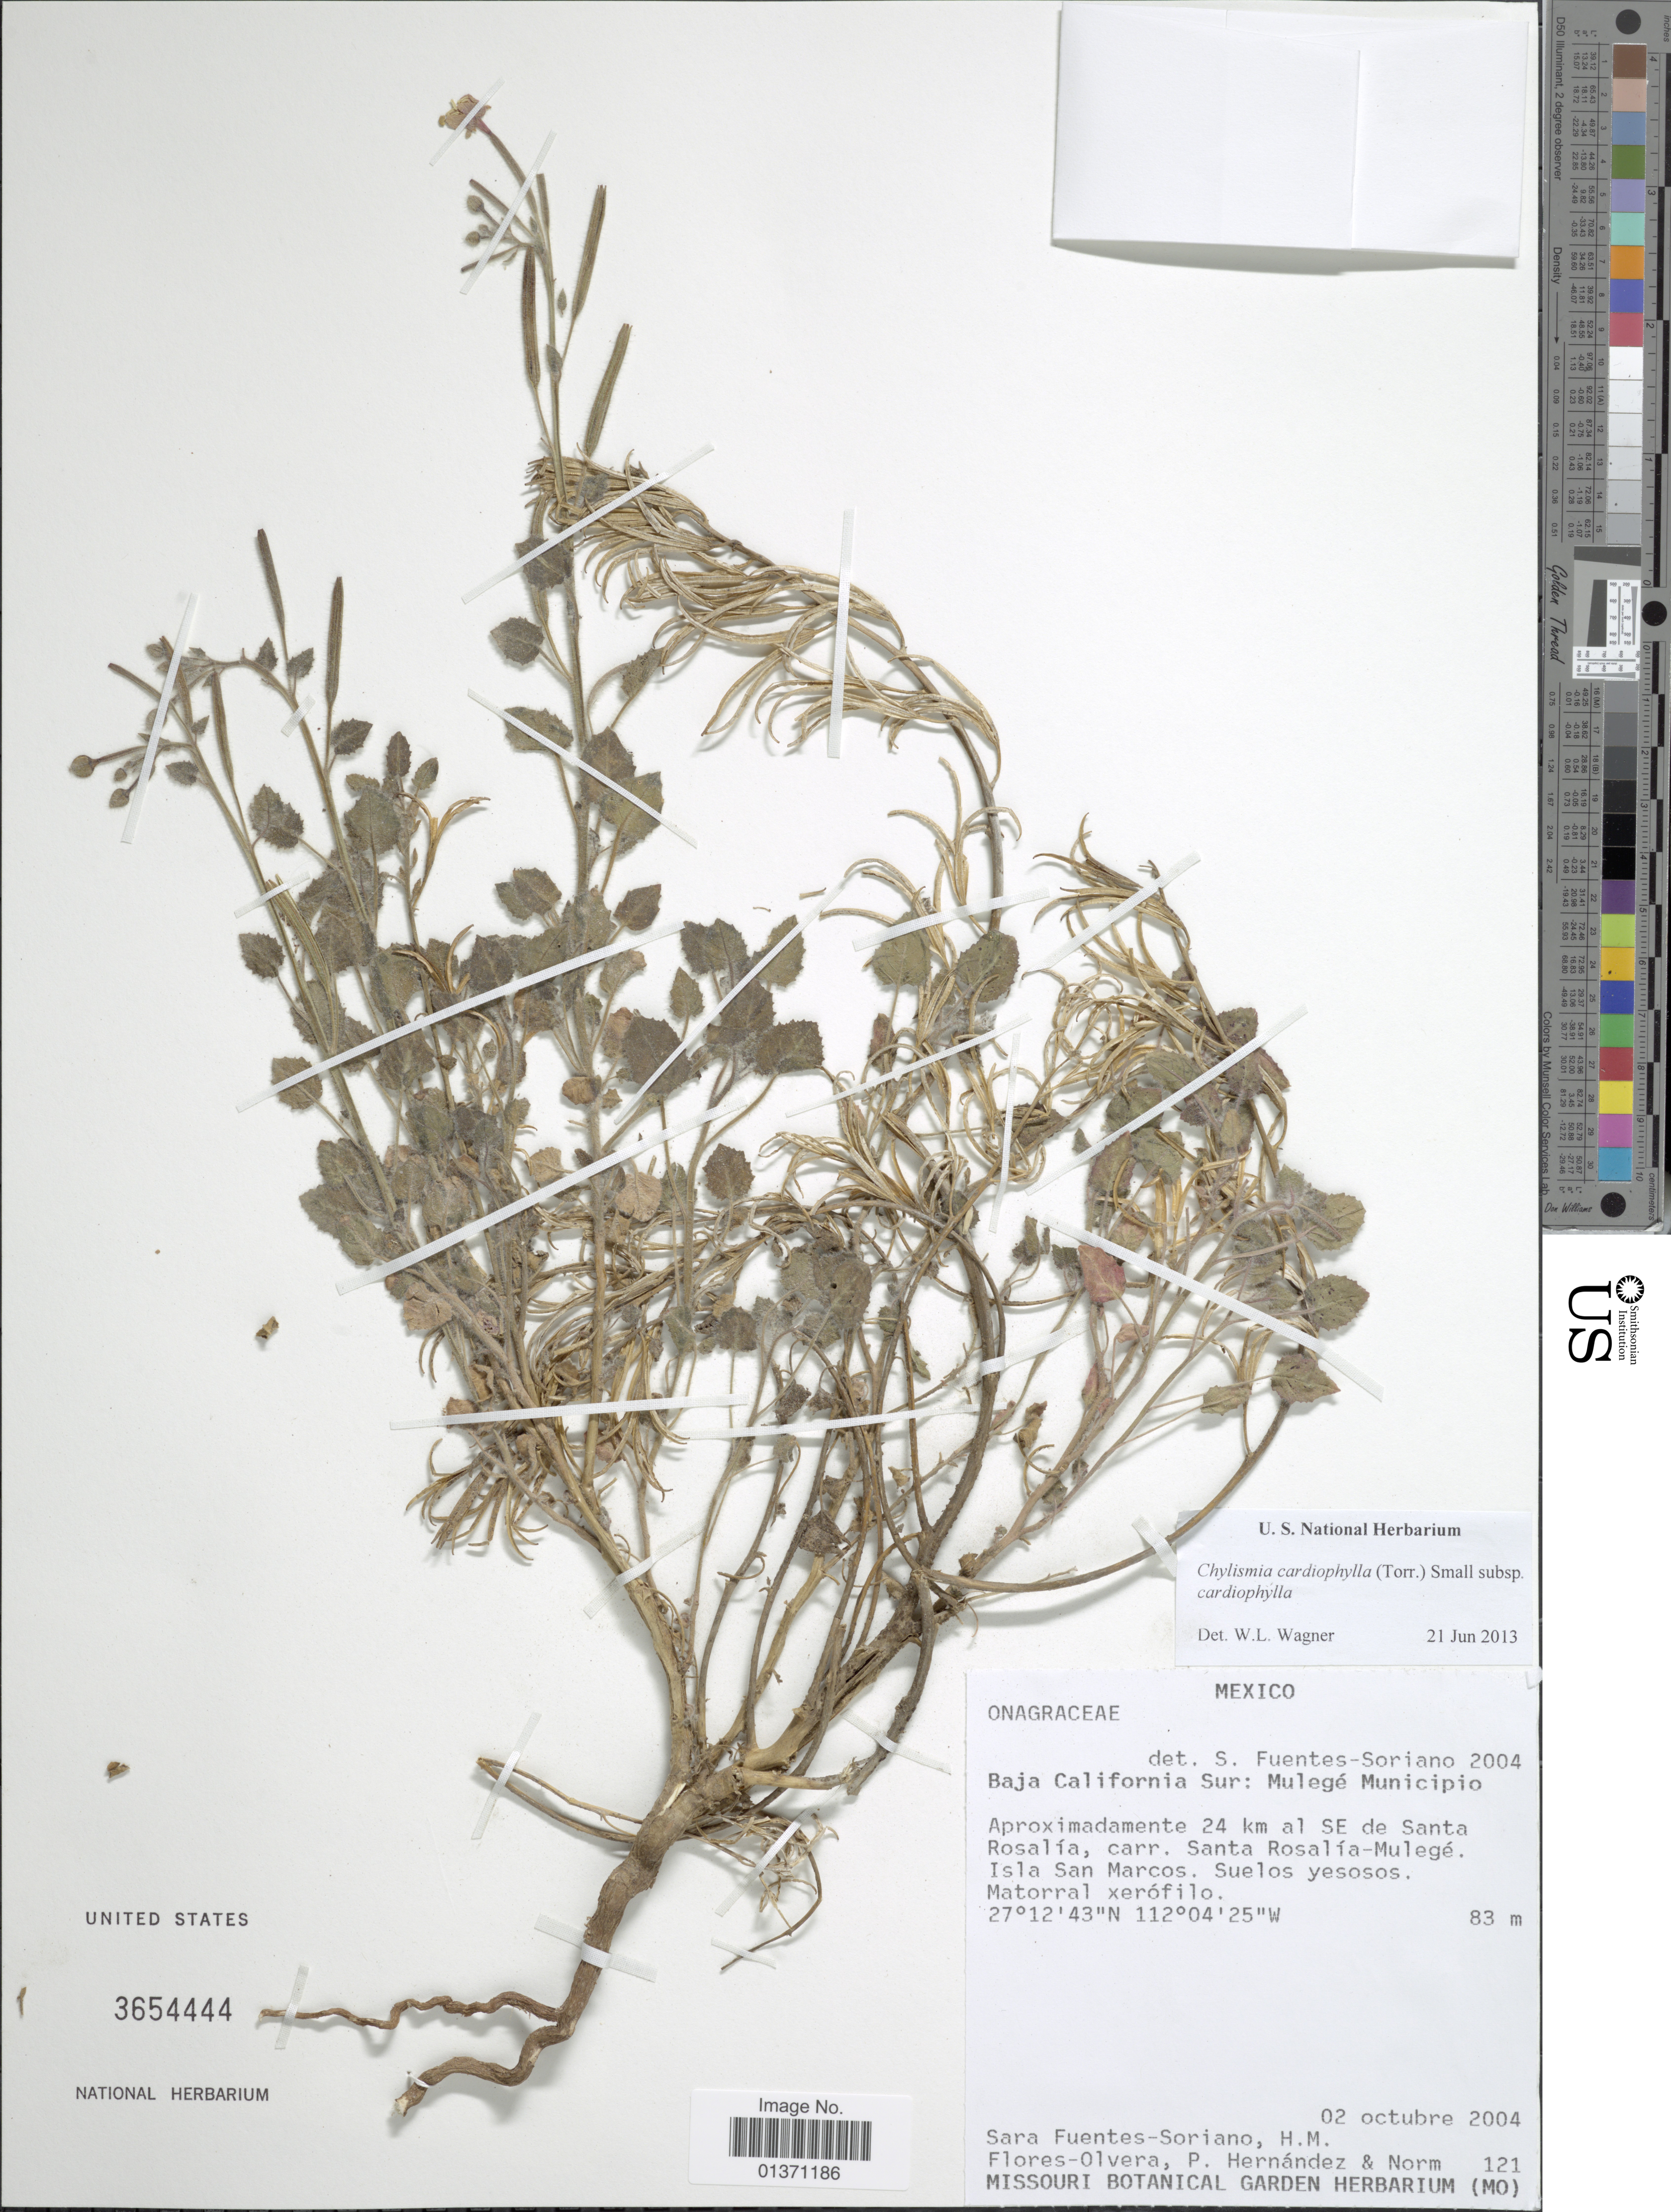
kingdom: Plantae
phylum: Tracheophyta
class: Magnoliopsida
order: Myrtales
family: Onagraceae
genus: Chylismia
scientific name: Chylismia cardiophylla subsp. cardiophylla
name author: (Torr.) Small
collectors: S. Fuentes Soriano, H. Flores Olvera, P. Hernández & Norm.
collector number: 121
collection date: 2004-10-02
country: Mexico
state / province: Baja California Sur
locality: Mulegé Municipio. Approximadamente 24 km al SE de Santa Rosalía, carr. Santa Rosalía-Mulegé. Isla San Marcos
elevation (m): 83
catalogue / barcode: US 3654444